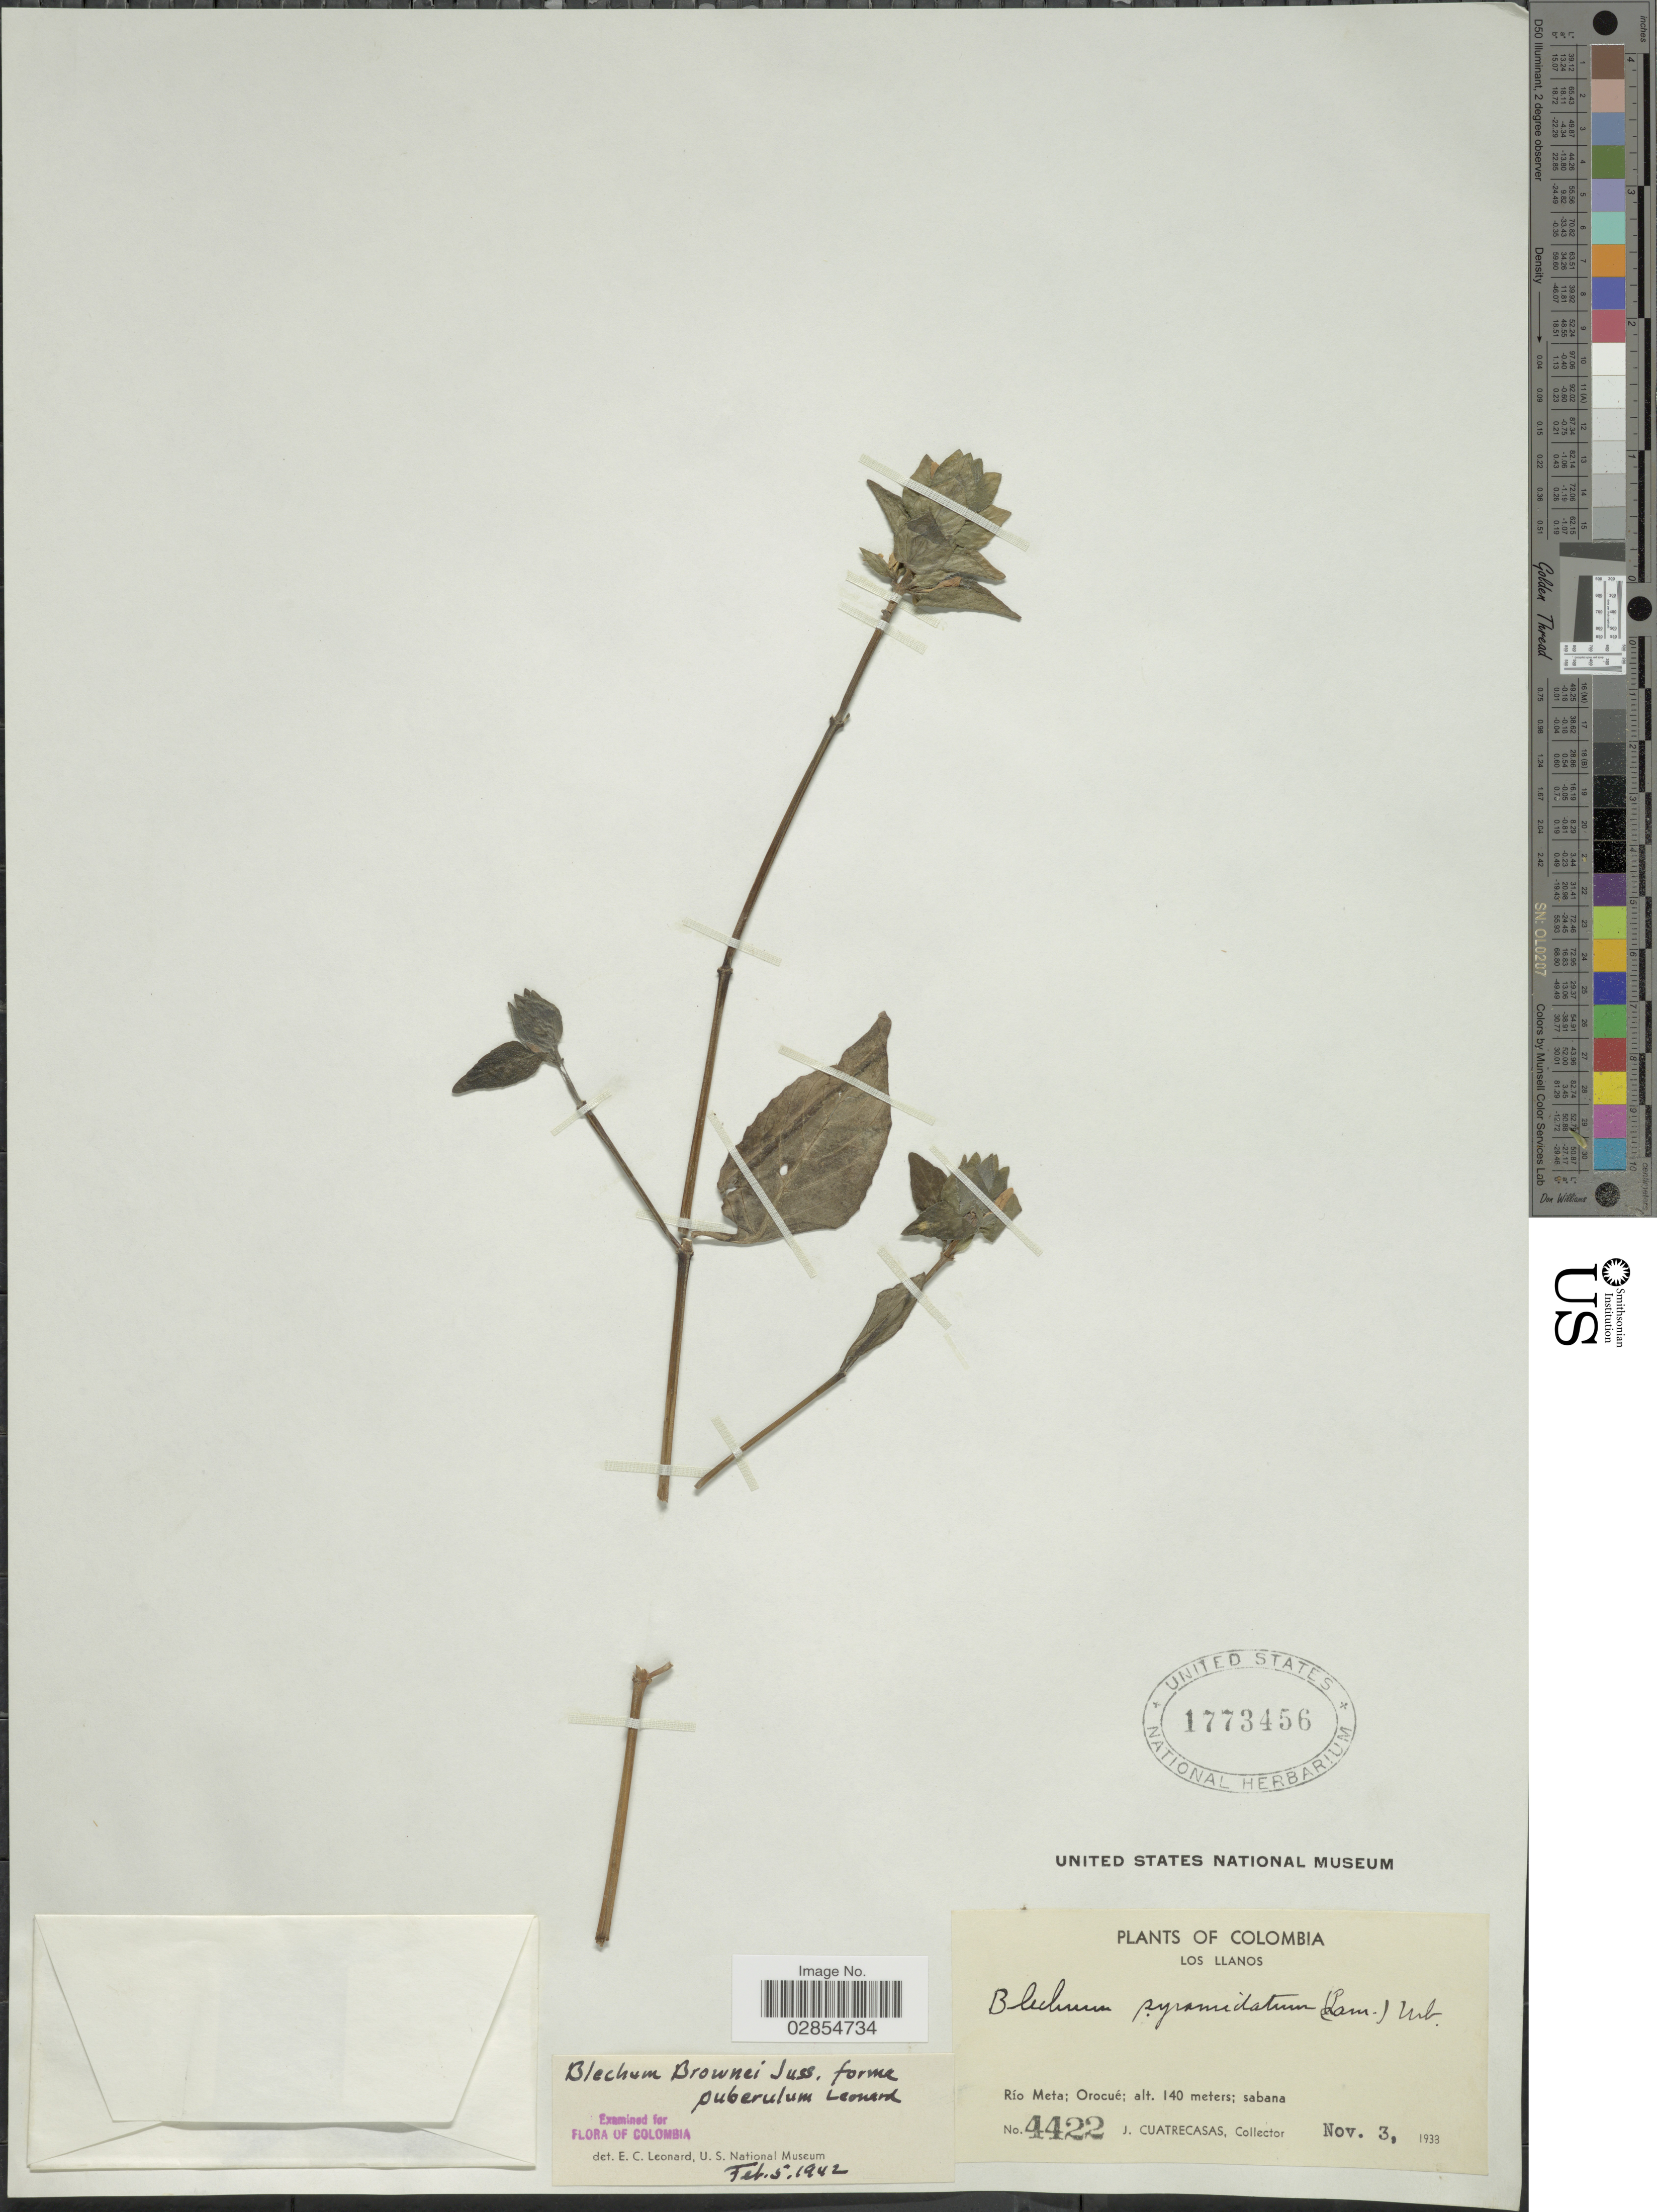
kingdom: Plantae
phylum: Tracheophyta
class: Magnoliopsida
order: Lamiales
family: Acanthaceae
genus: Blechum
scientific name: Blechum pyramidatum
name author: (Lam.) Urb.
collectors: J. Cuatrecasas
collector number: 4422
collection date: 1933-11-03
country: Colombia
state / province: Casanare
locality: Los Llanos. Río Meta: Orocué.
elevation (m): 140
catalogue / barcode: US 1773456